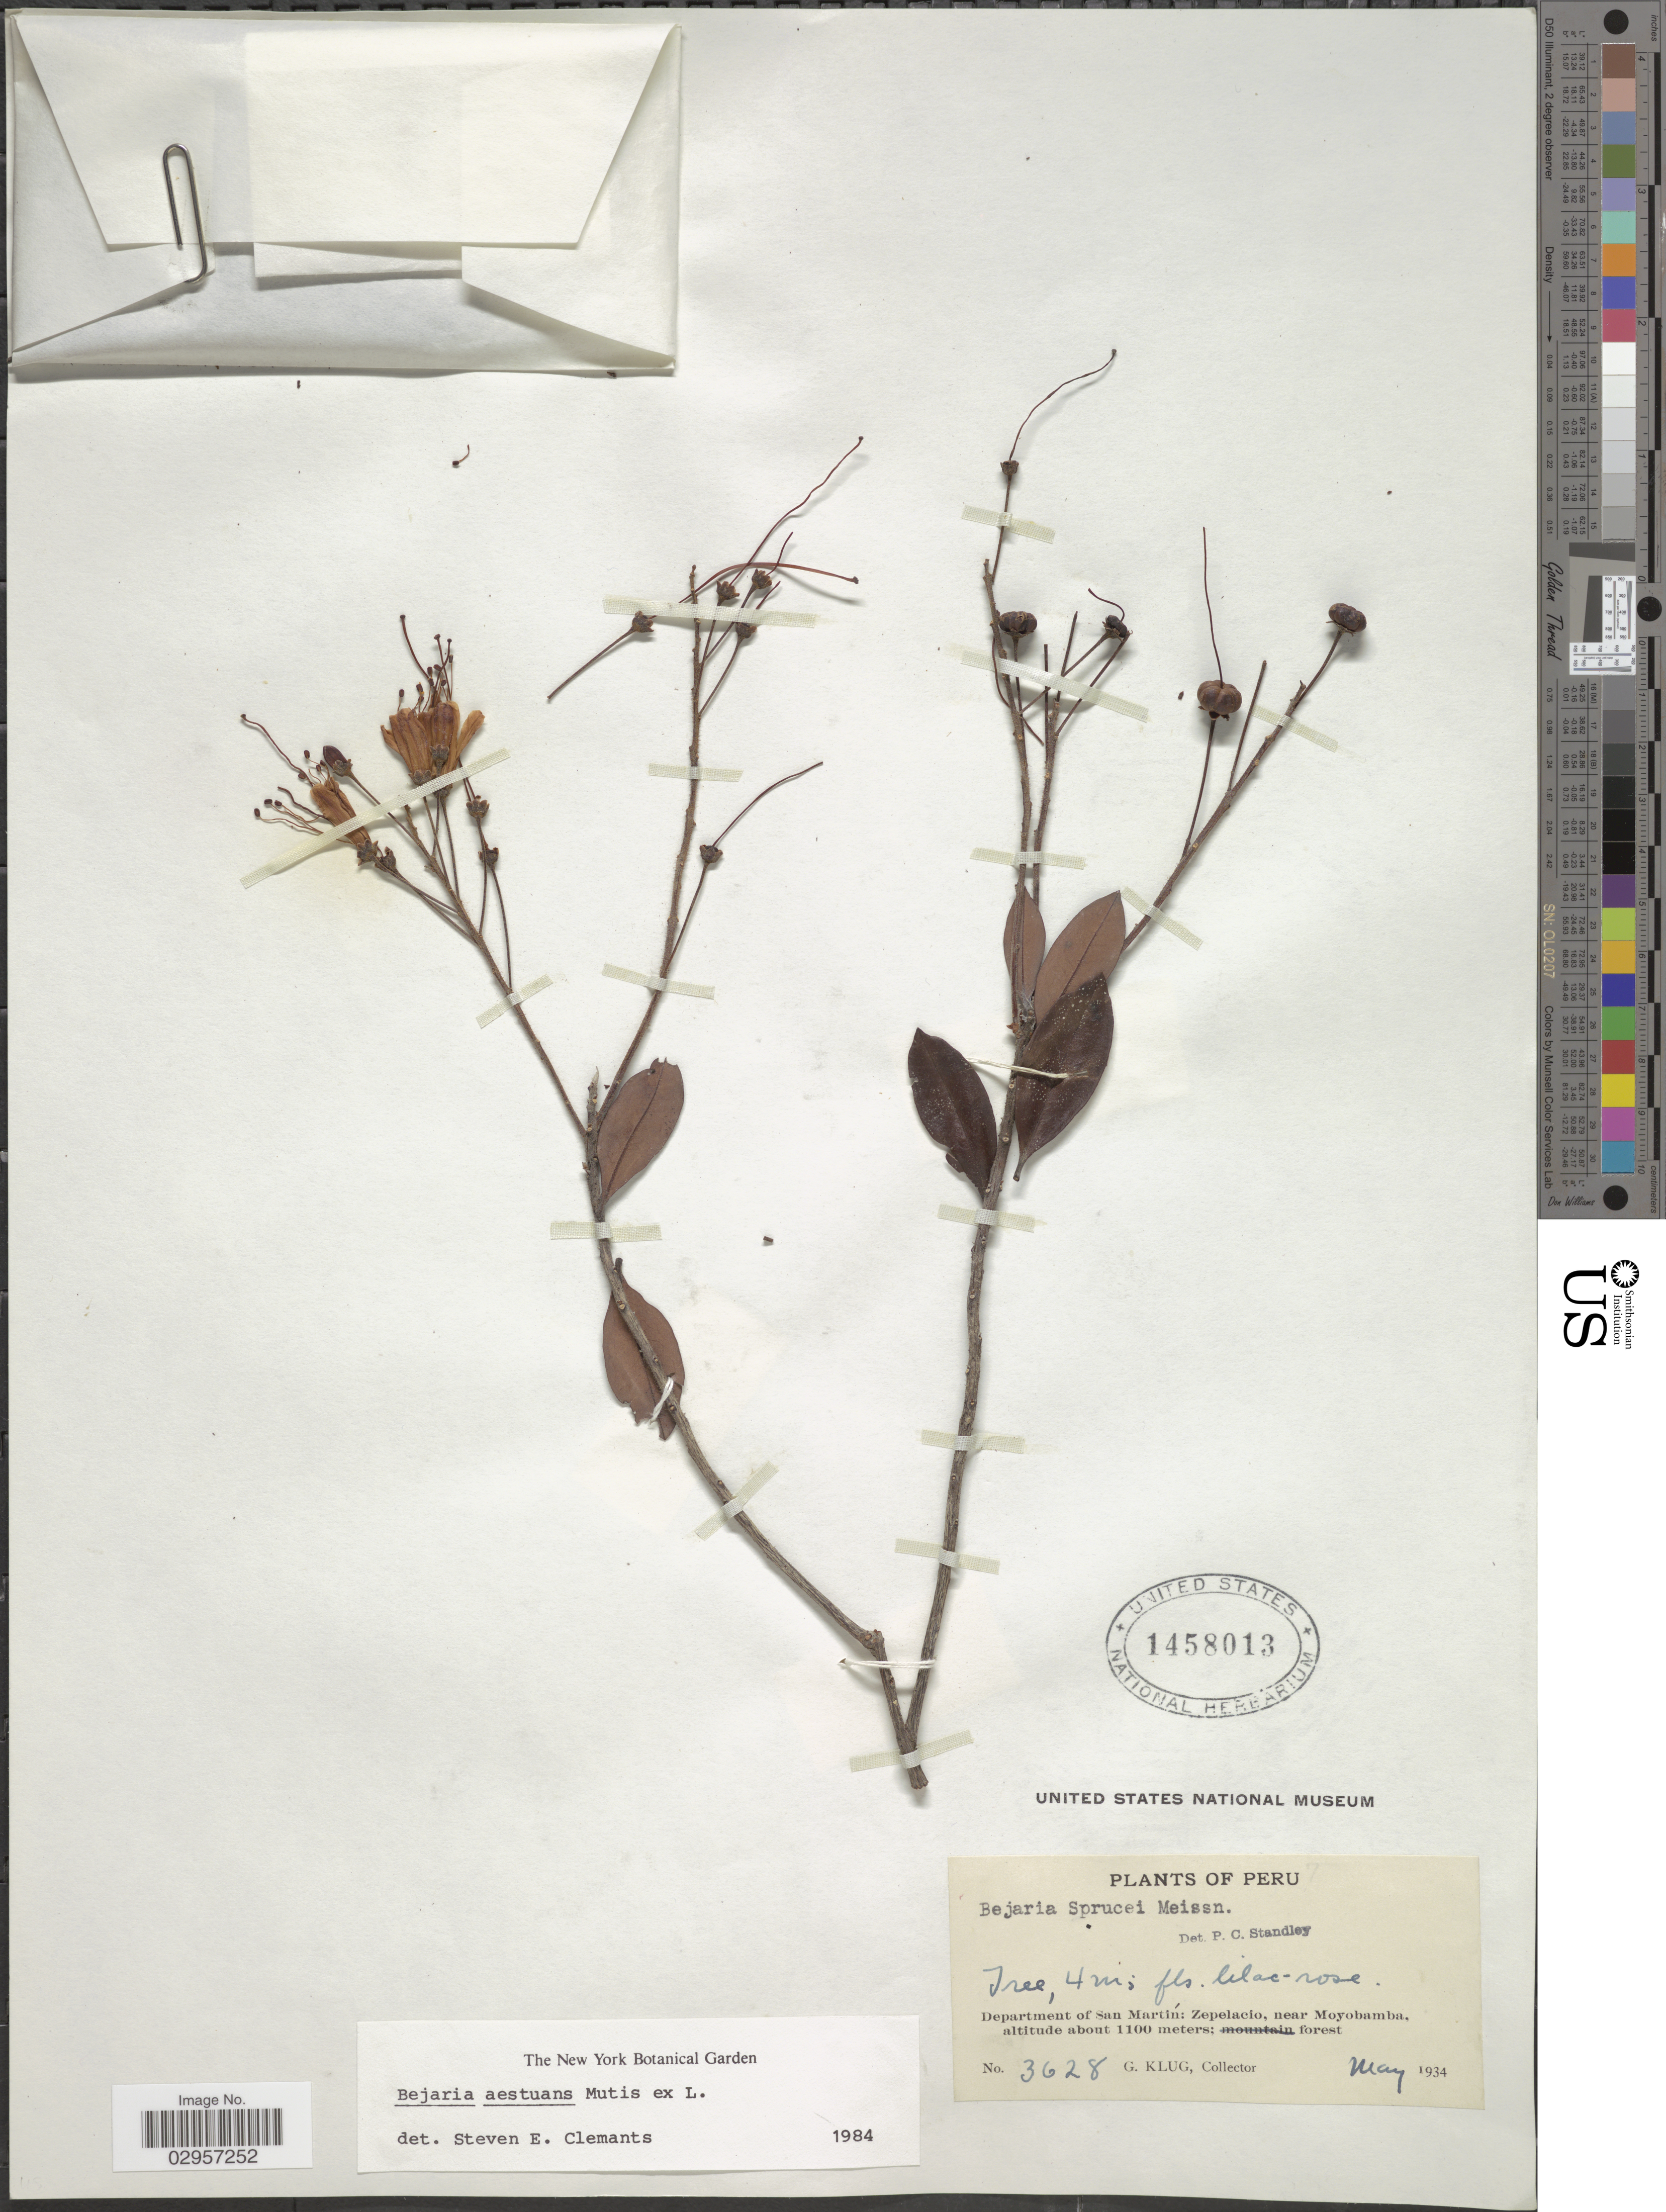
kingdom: Plantae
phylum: Tracheophyta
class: Magnoliopsida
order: Ericales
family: Ericaceae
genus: Befaria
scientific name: Befaria aestuans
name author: Mutis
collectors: G. Klug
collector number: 3628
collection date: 1934-05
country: Peru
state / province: San Martín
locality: Department of San Martín: Zepelacio, near Moyobamba.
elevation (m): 1100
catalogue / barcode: US 1458013